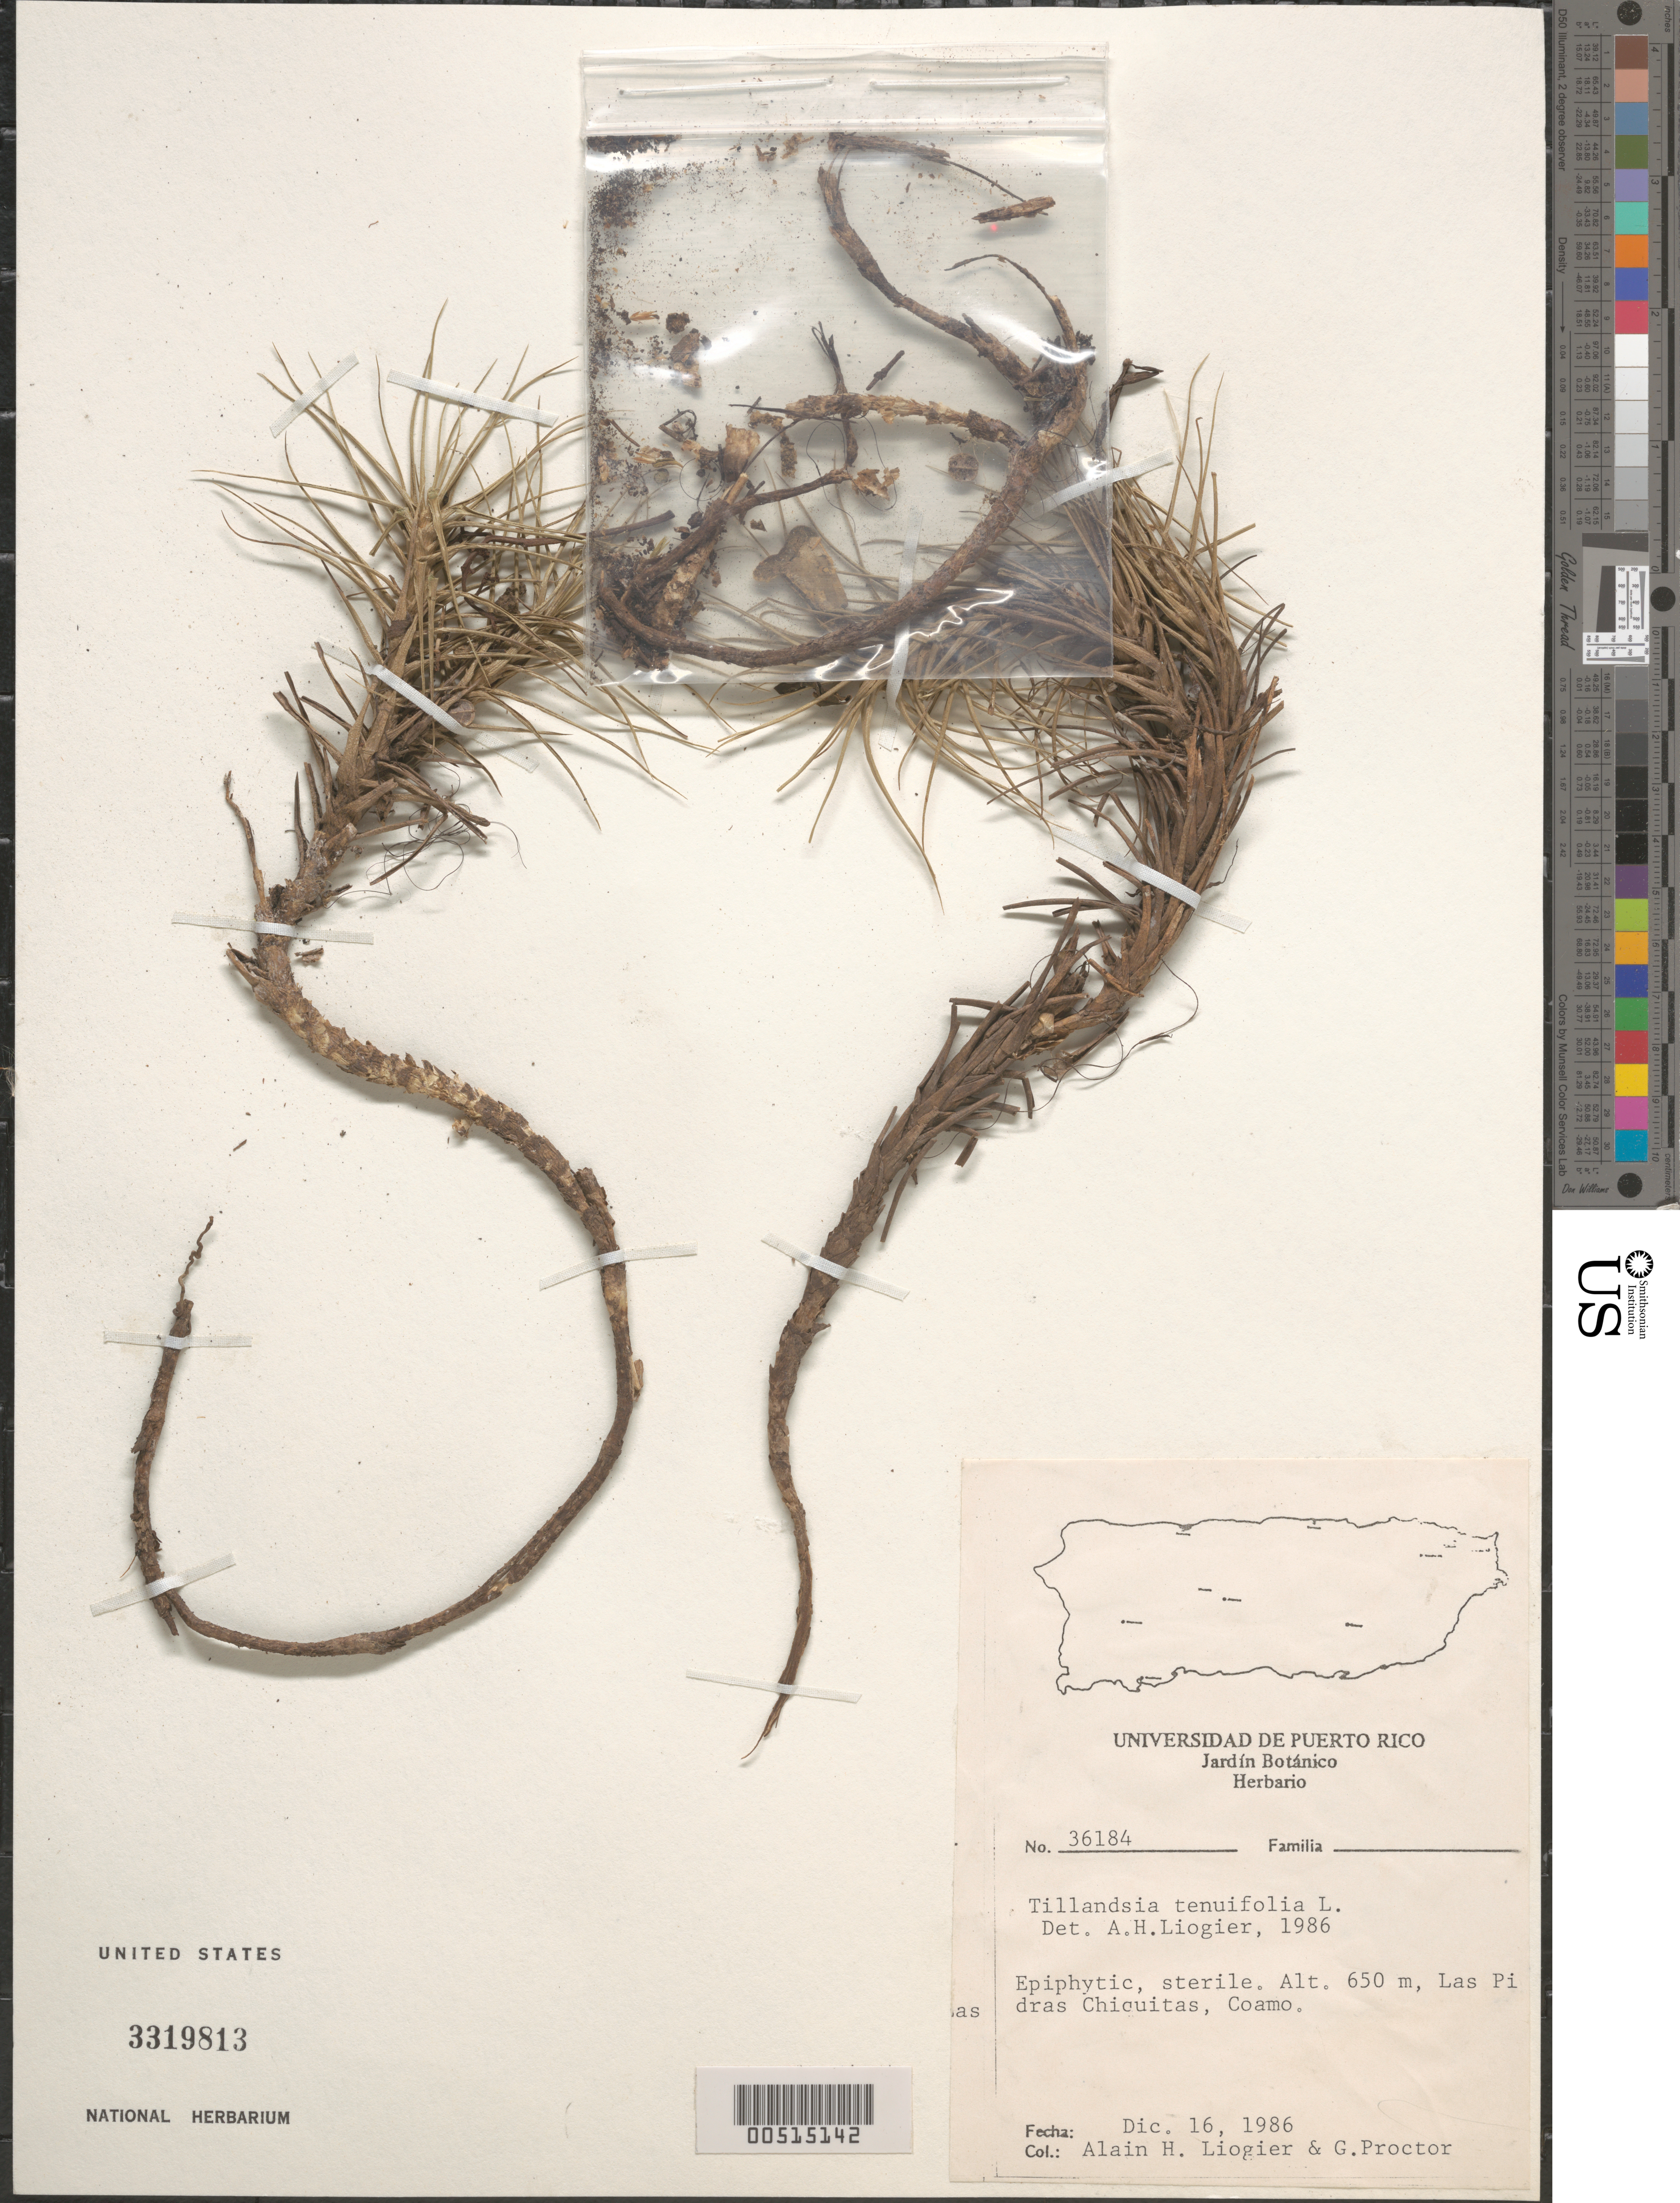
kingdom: Plantae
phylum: Tracheophyta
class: Liliopsida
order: Poales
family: Bromeliaceae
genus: Tillandsia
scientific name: Tillandsia tenuifolia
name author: L.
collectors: A. H. Liogier & G. R. Proctor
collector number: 36184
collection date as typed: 16 Dec 1986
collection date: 1986-12-16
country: Puerto Rico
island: Greater Antilles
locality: Las Piedras Chiquitas, Coamo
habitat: On slopes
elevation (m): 650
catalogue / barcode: US 3319813